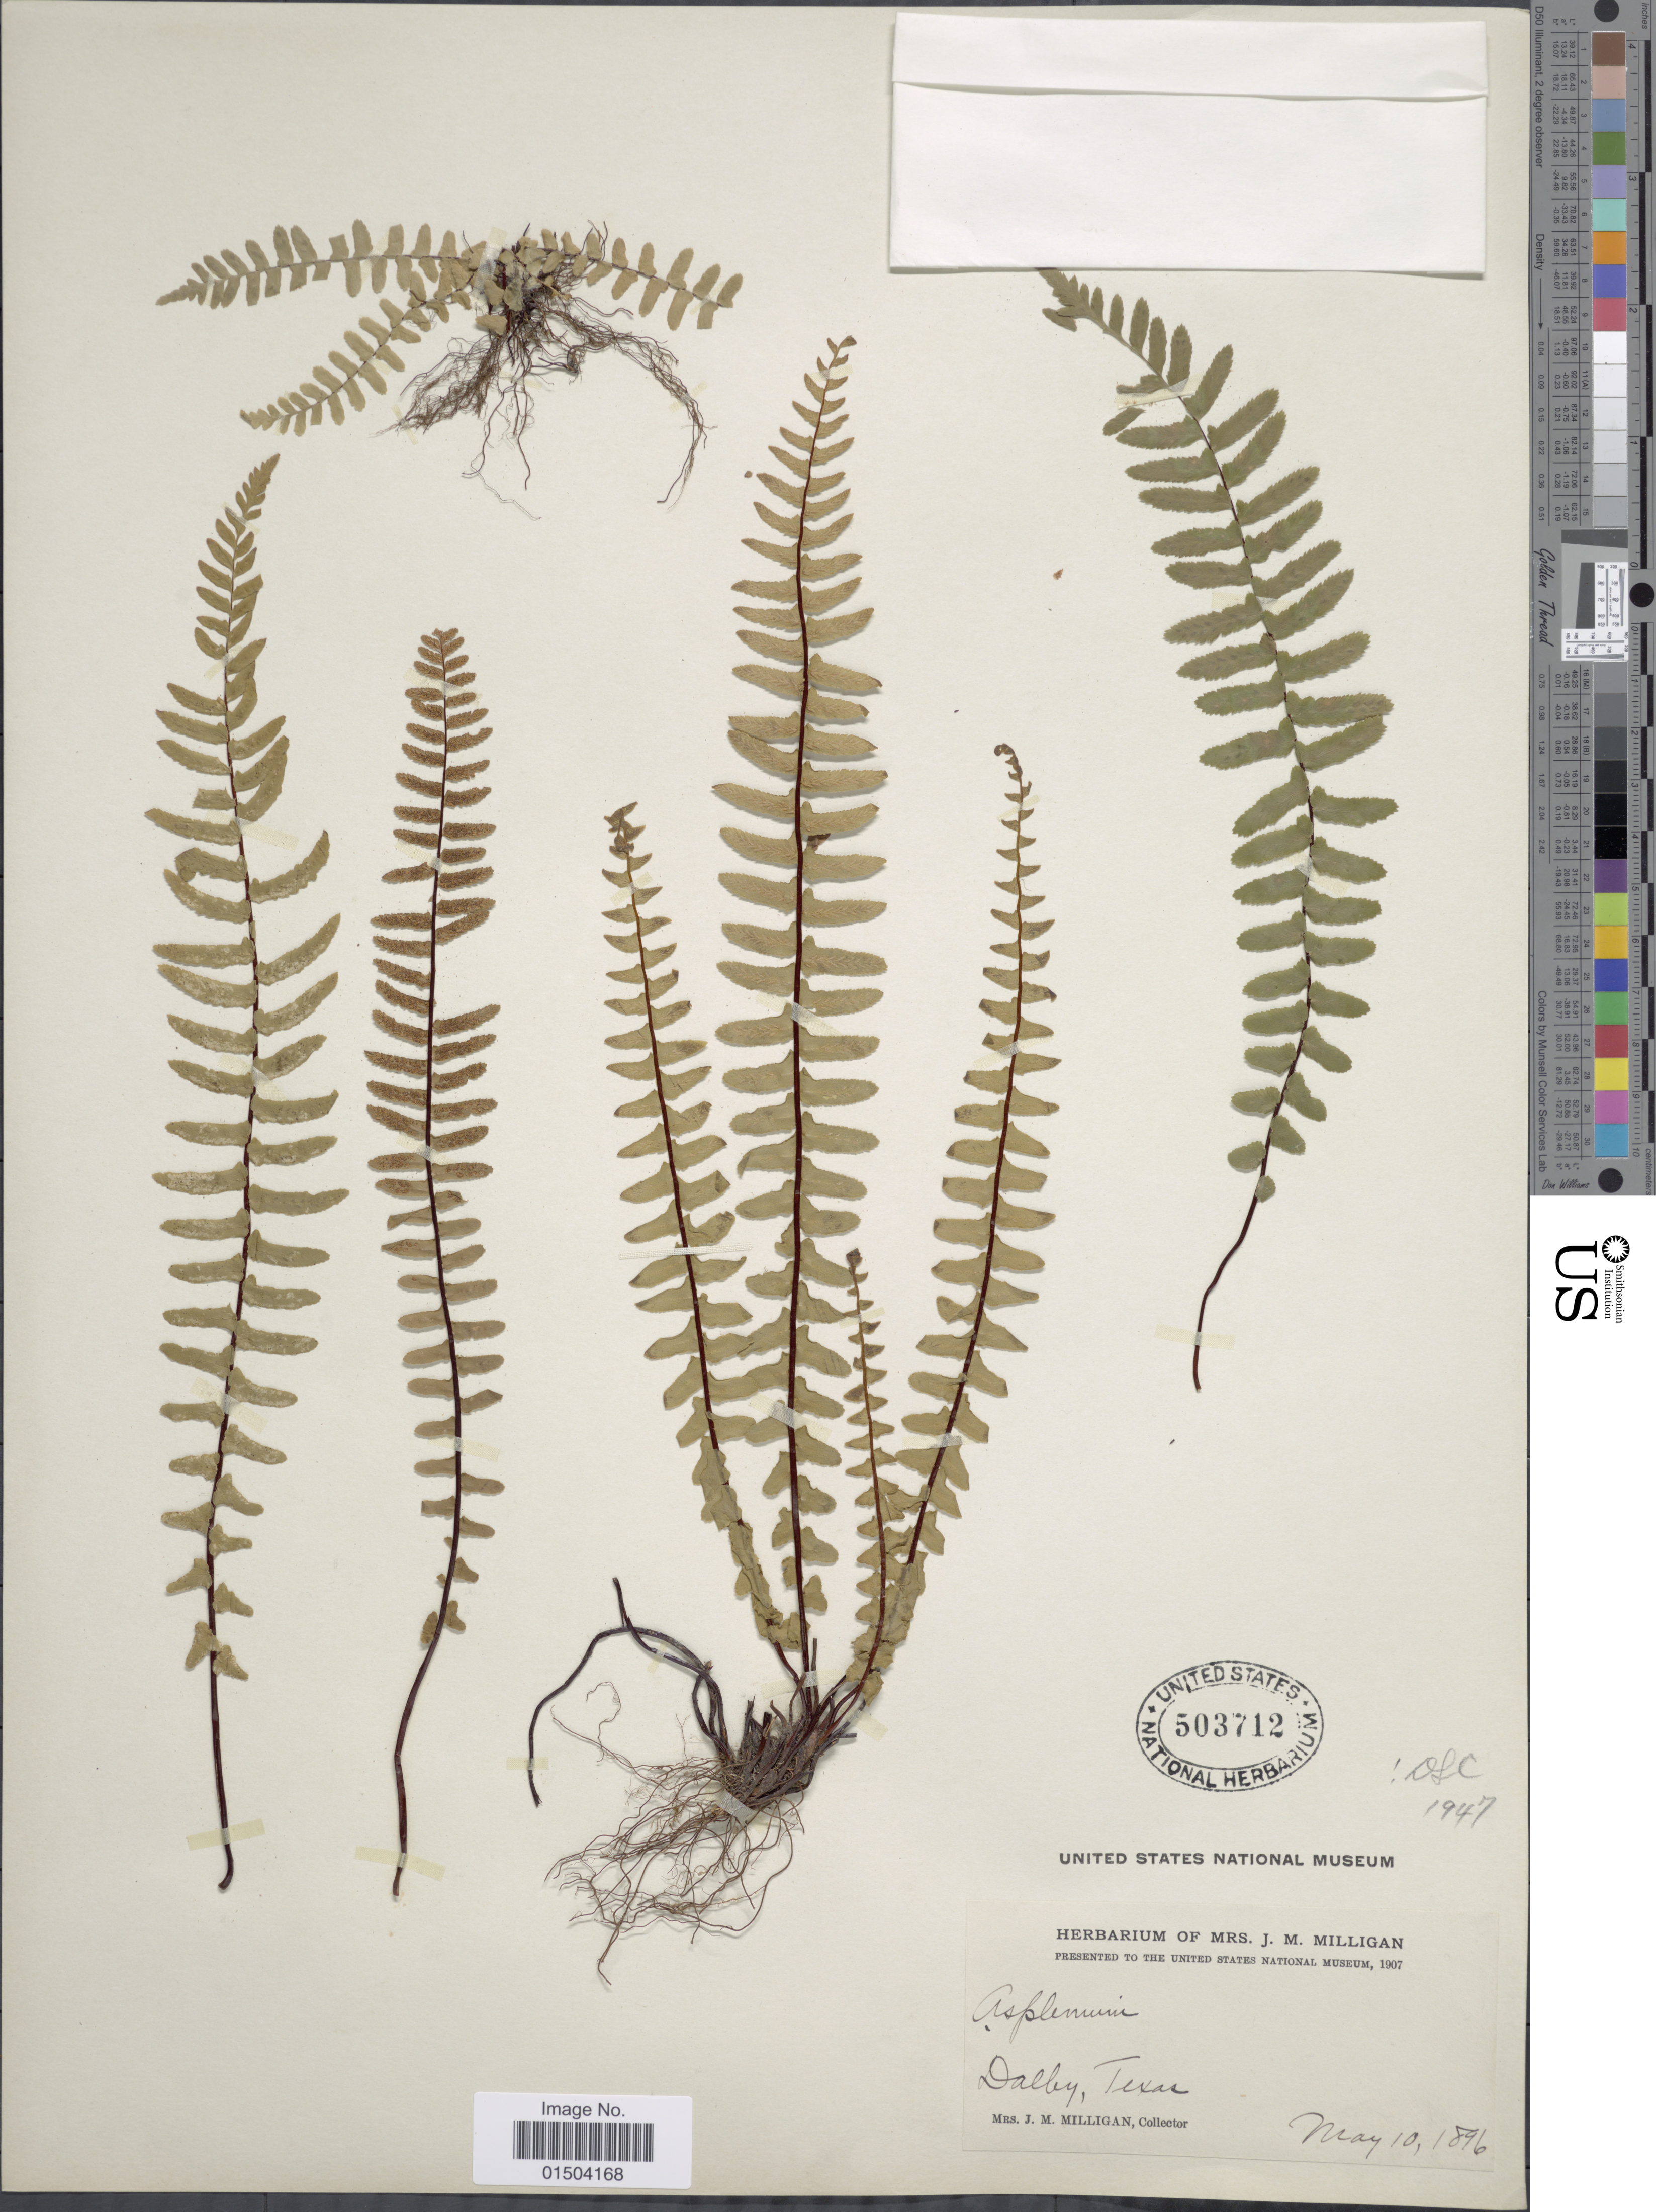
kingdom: Plantae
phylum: Tracheophyta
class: Polypodiopsida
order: Polypodiales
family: Aspleniaceae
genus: Asplenium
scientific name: Asplenium platyneuron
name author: (L.) Britton, Stearns & Poggenb.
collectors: J. M. Milligan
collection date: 1896-05-10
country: United States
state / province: Texas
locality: Dalby.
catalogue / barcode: US 503712